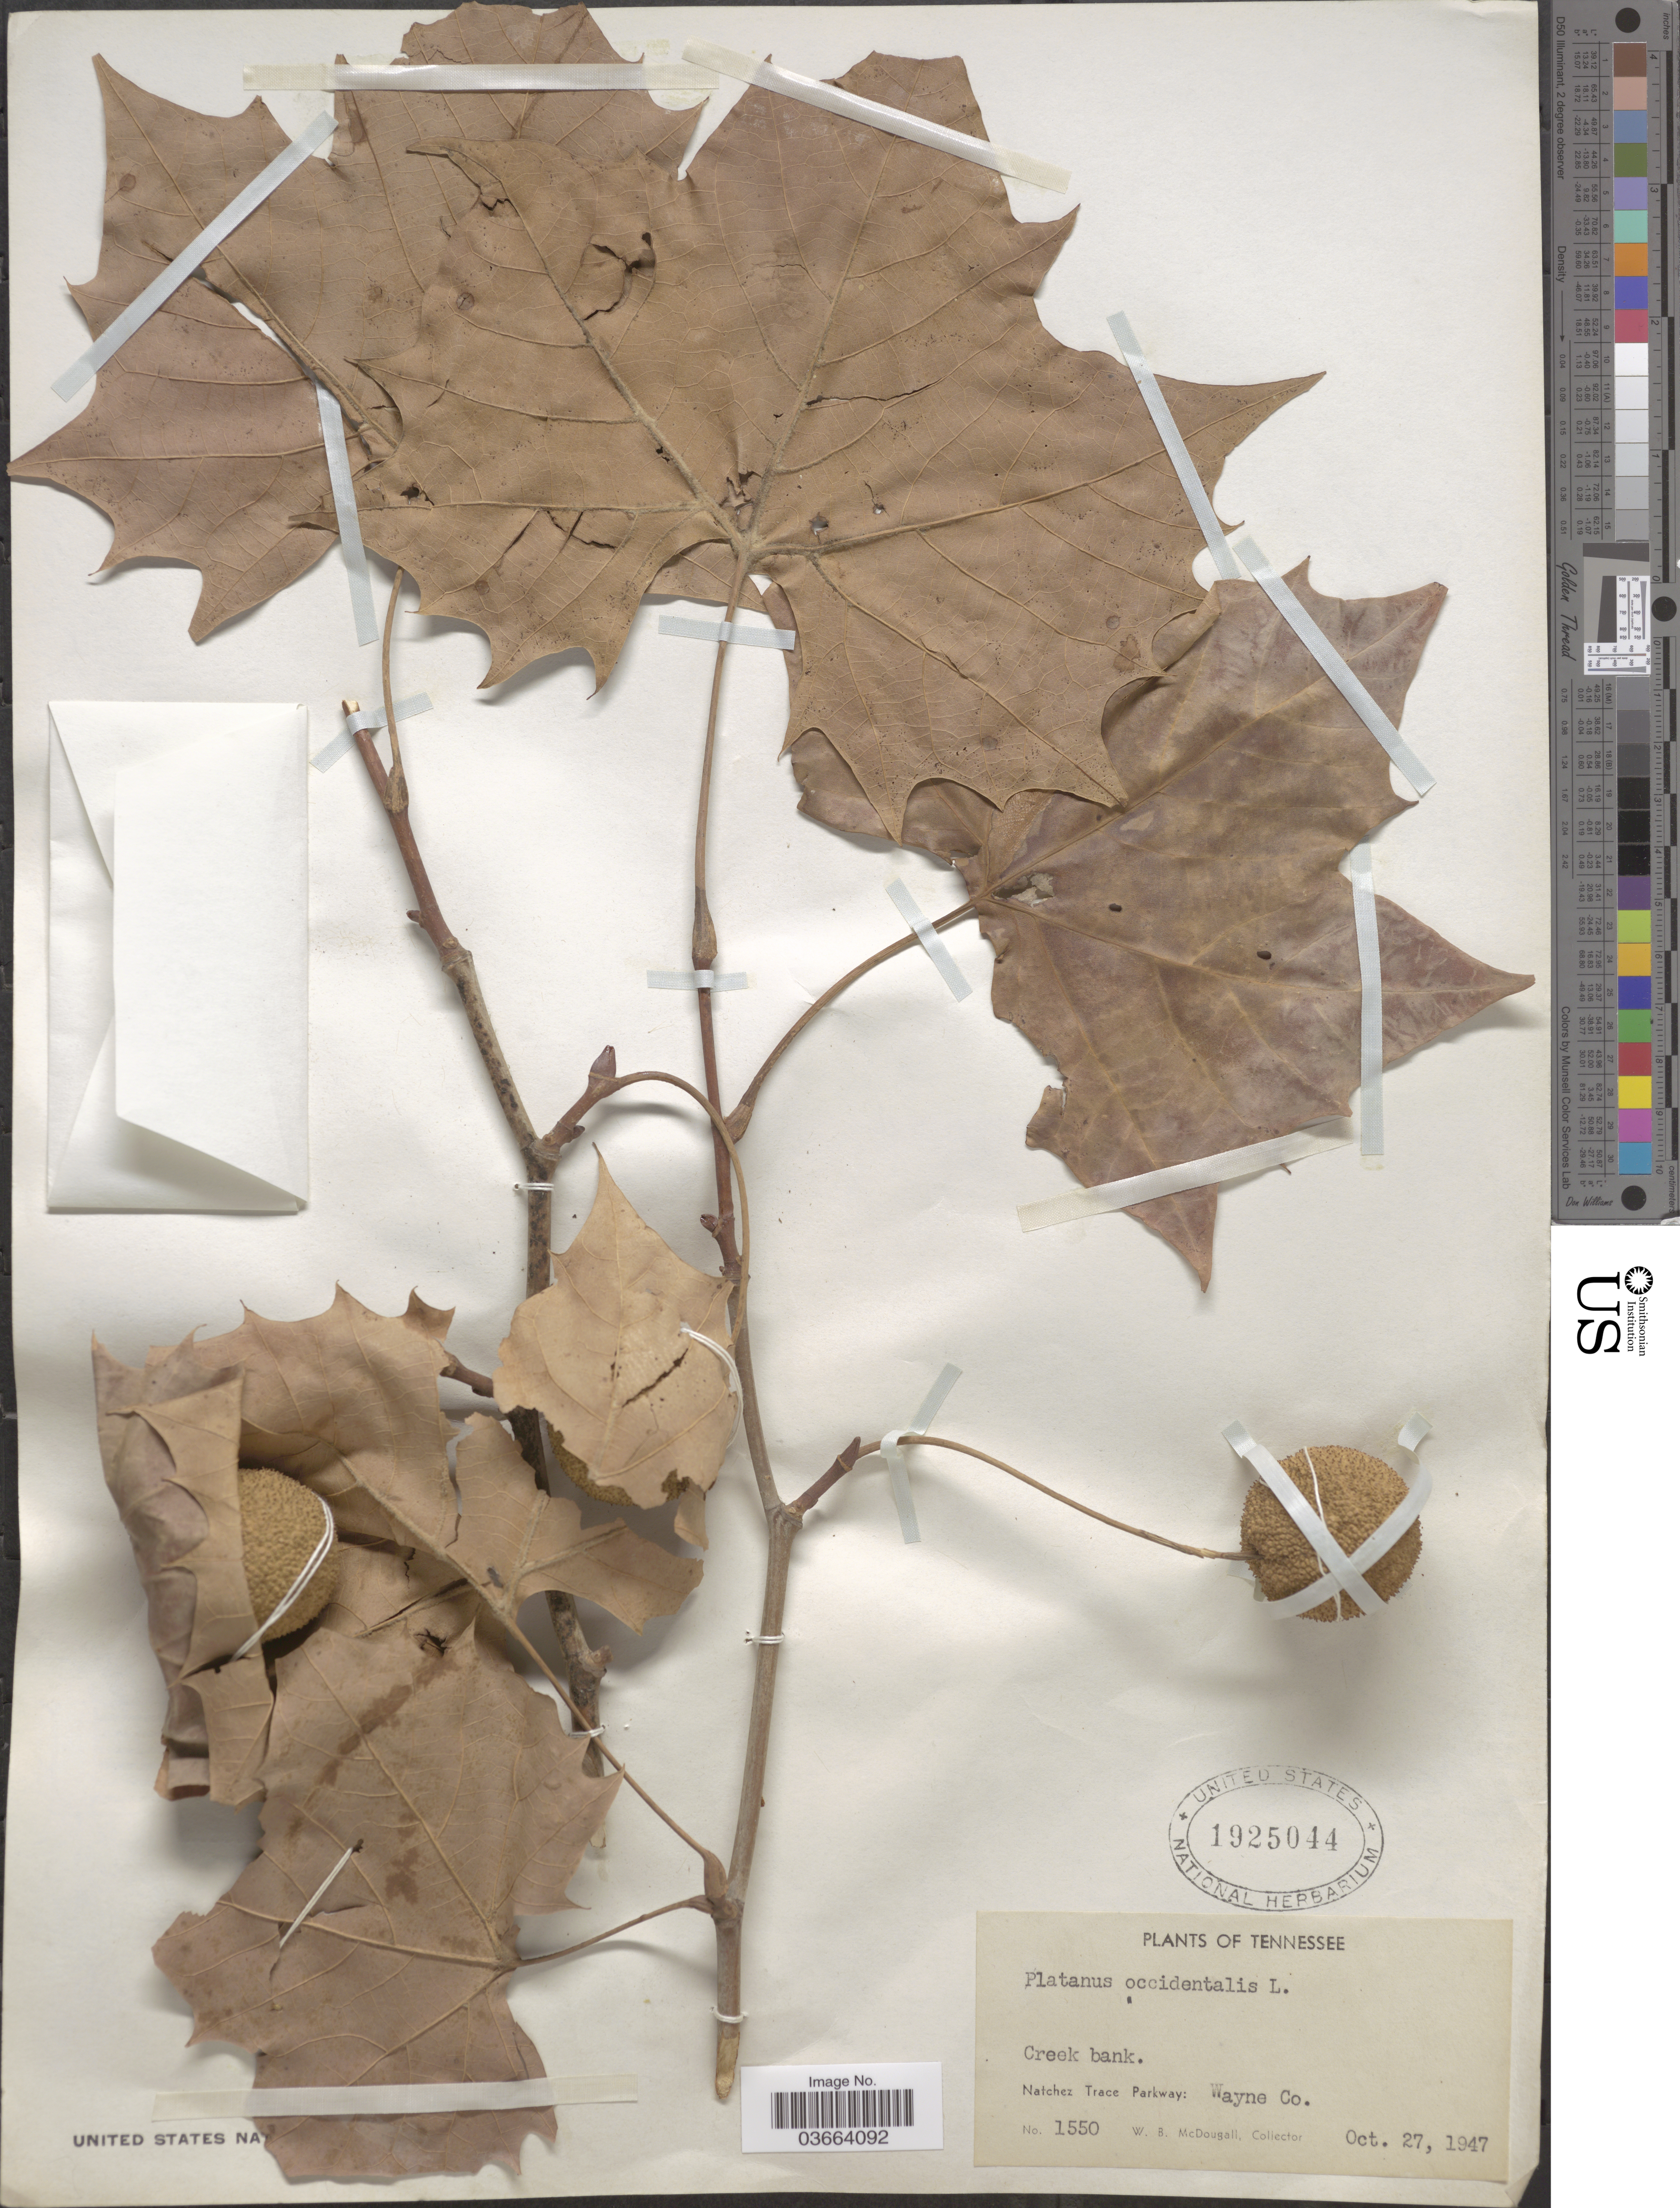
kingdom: Plantae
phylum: Tracheophyta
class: Magnoliopsida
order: Proteales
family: Platanaceae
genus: Platanus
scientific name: Platanus occidentalis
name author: L.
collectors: W. B. McDougall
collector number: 1550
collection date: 1947-10-27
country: United States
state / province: Tennessee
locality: Creek bank. Natchez Trace Parkway: Wayne Co.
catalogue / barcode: US 1925044